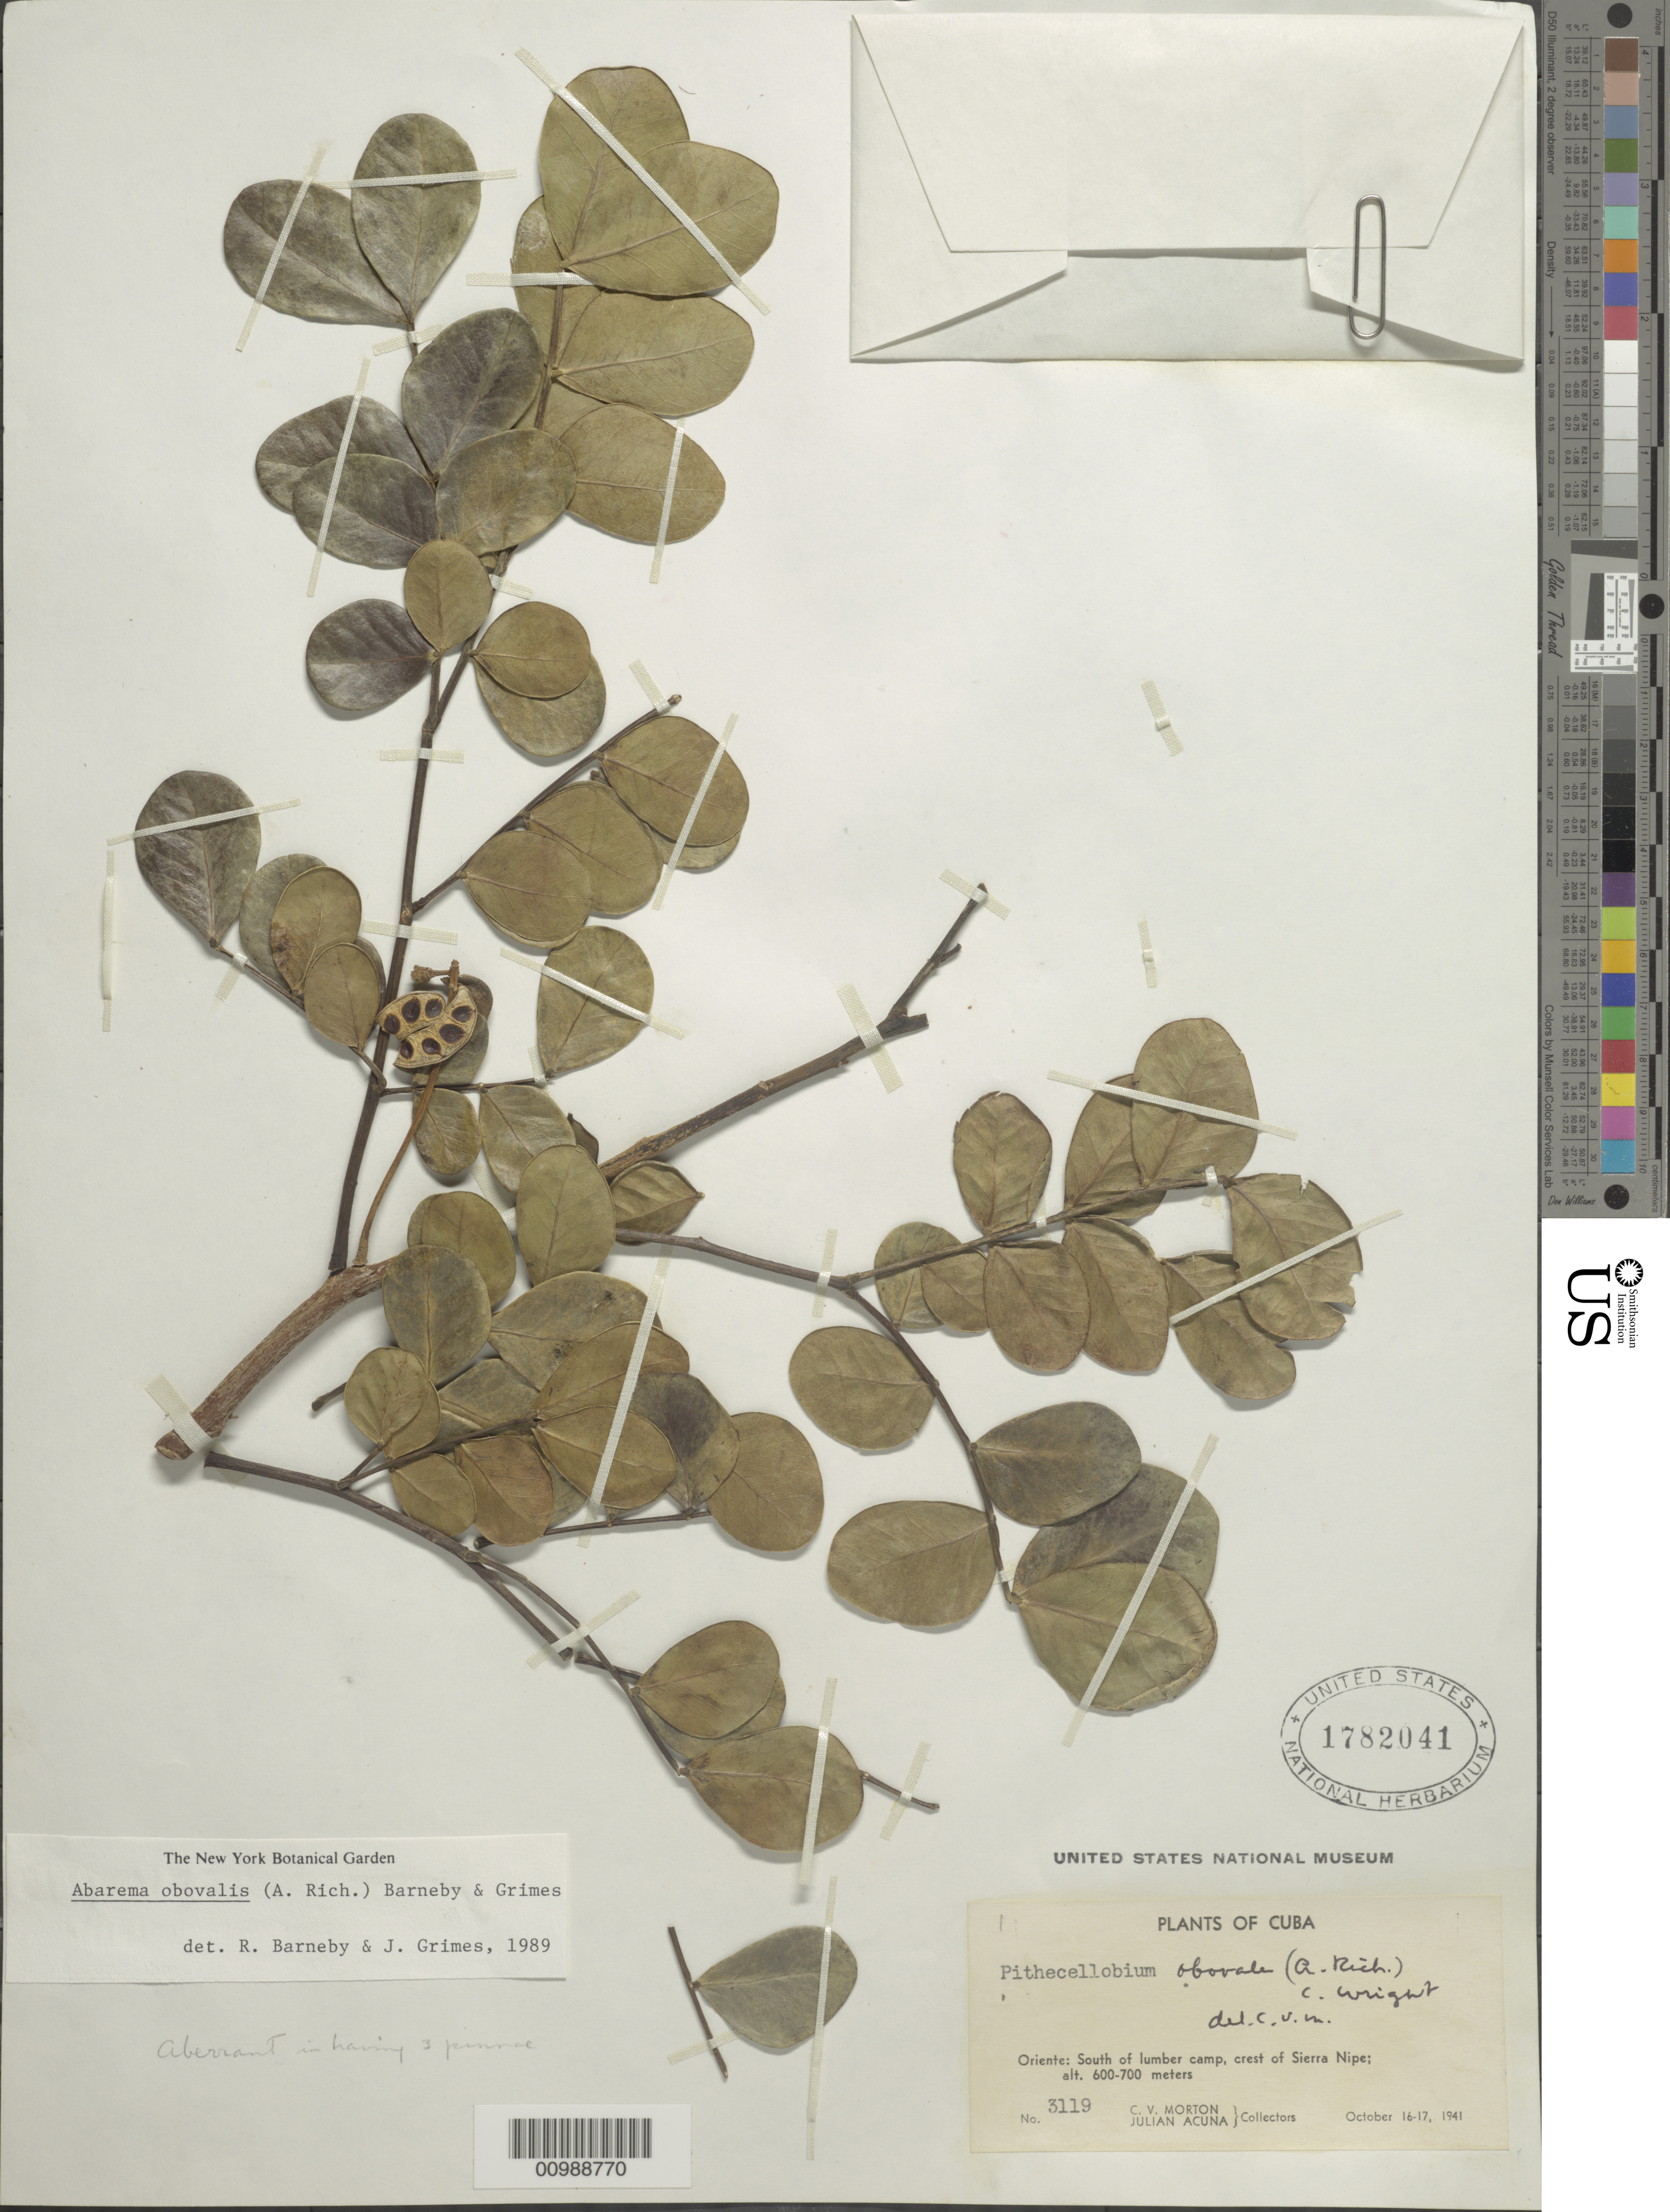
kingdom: Plantae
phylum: Tracheophyta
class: Magnoliopsida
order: Fabales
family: Fabaceae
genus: Jupunba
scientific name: Jupunba obovalis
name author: (A. Rich.) Britton & Rose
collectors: C. V. Morton & J. Acuña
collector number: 3119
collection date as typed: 16 Oct 1941 and17 Oct 1941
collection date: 1941-10-16,1941-10-17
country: Cuba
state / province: Holguín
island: Cuba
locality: Crest of Sierra Nipe, S of lumber camp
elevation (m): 600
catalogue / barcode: US 1782041